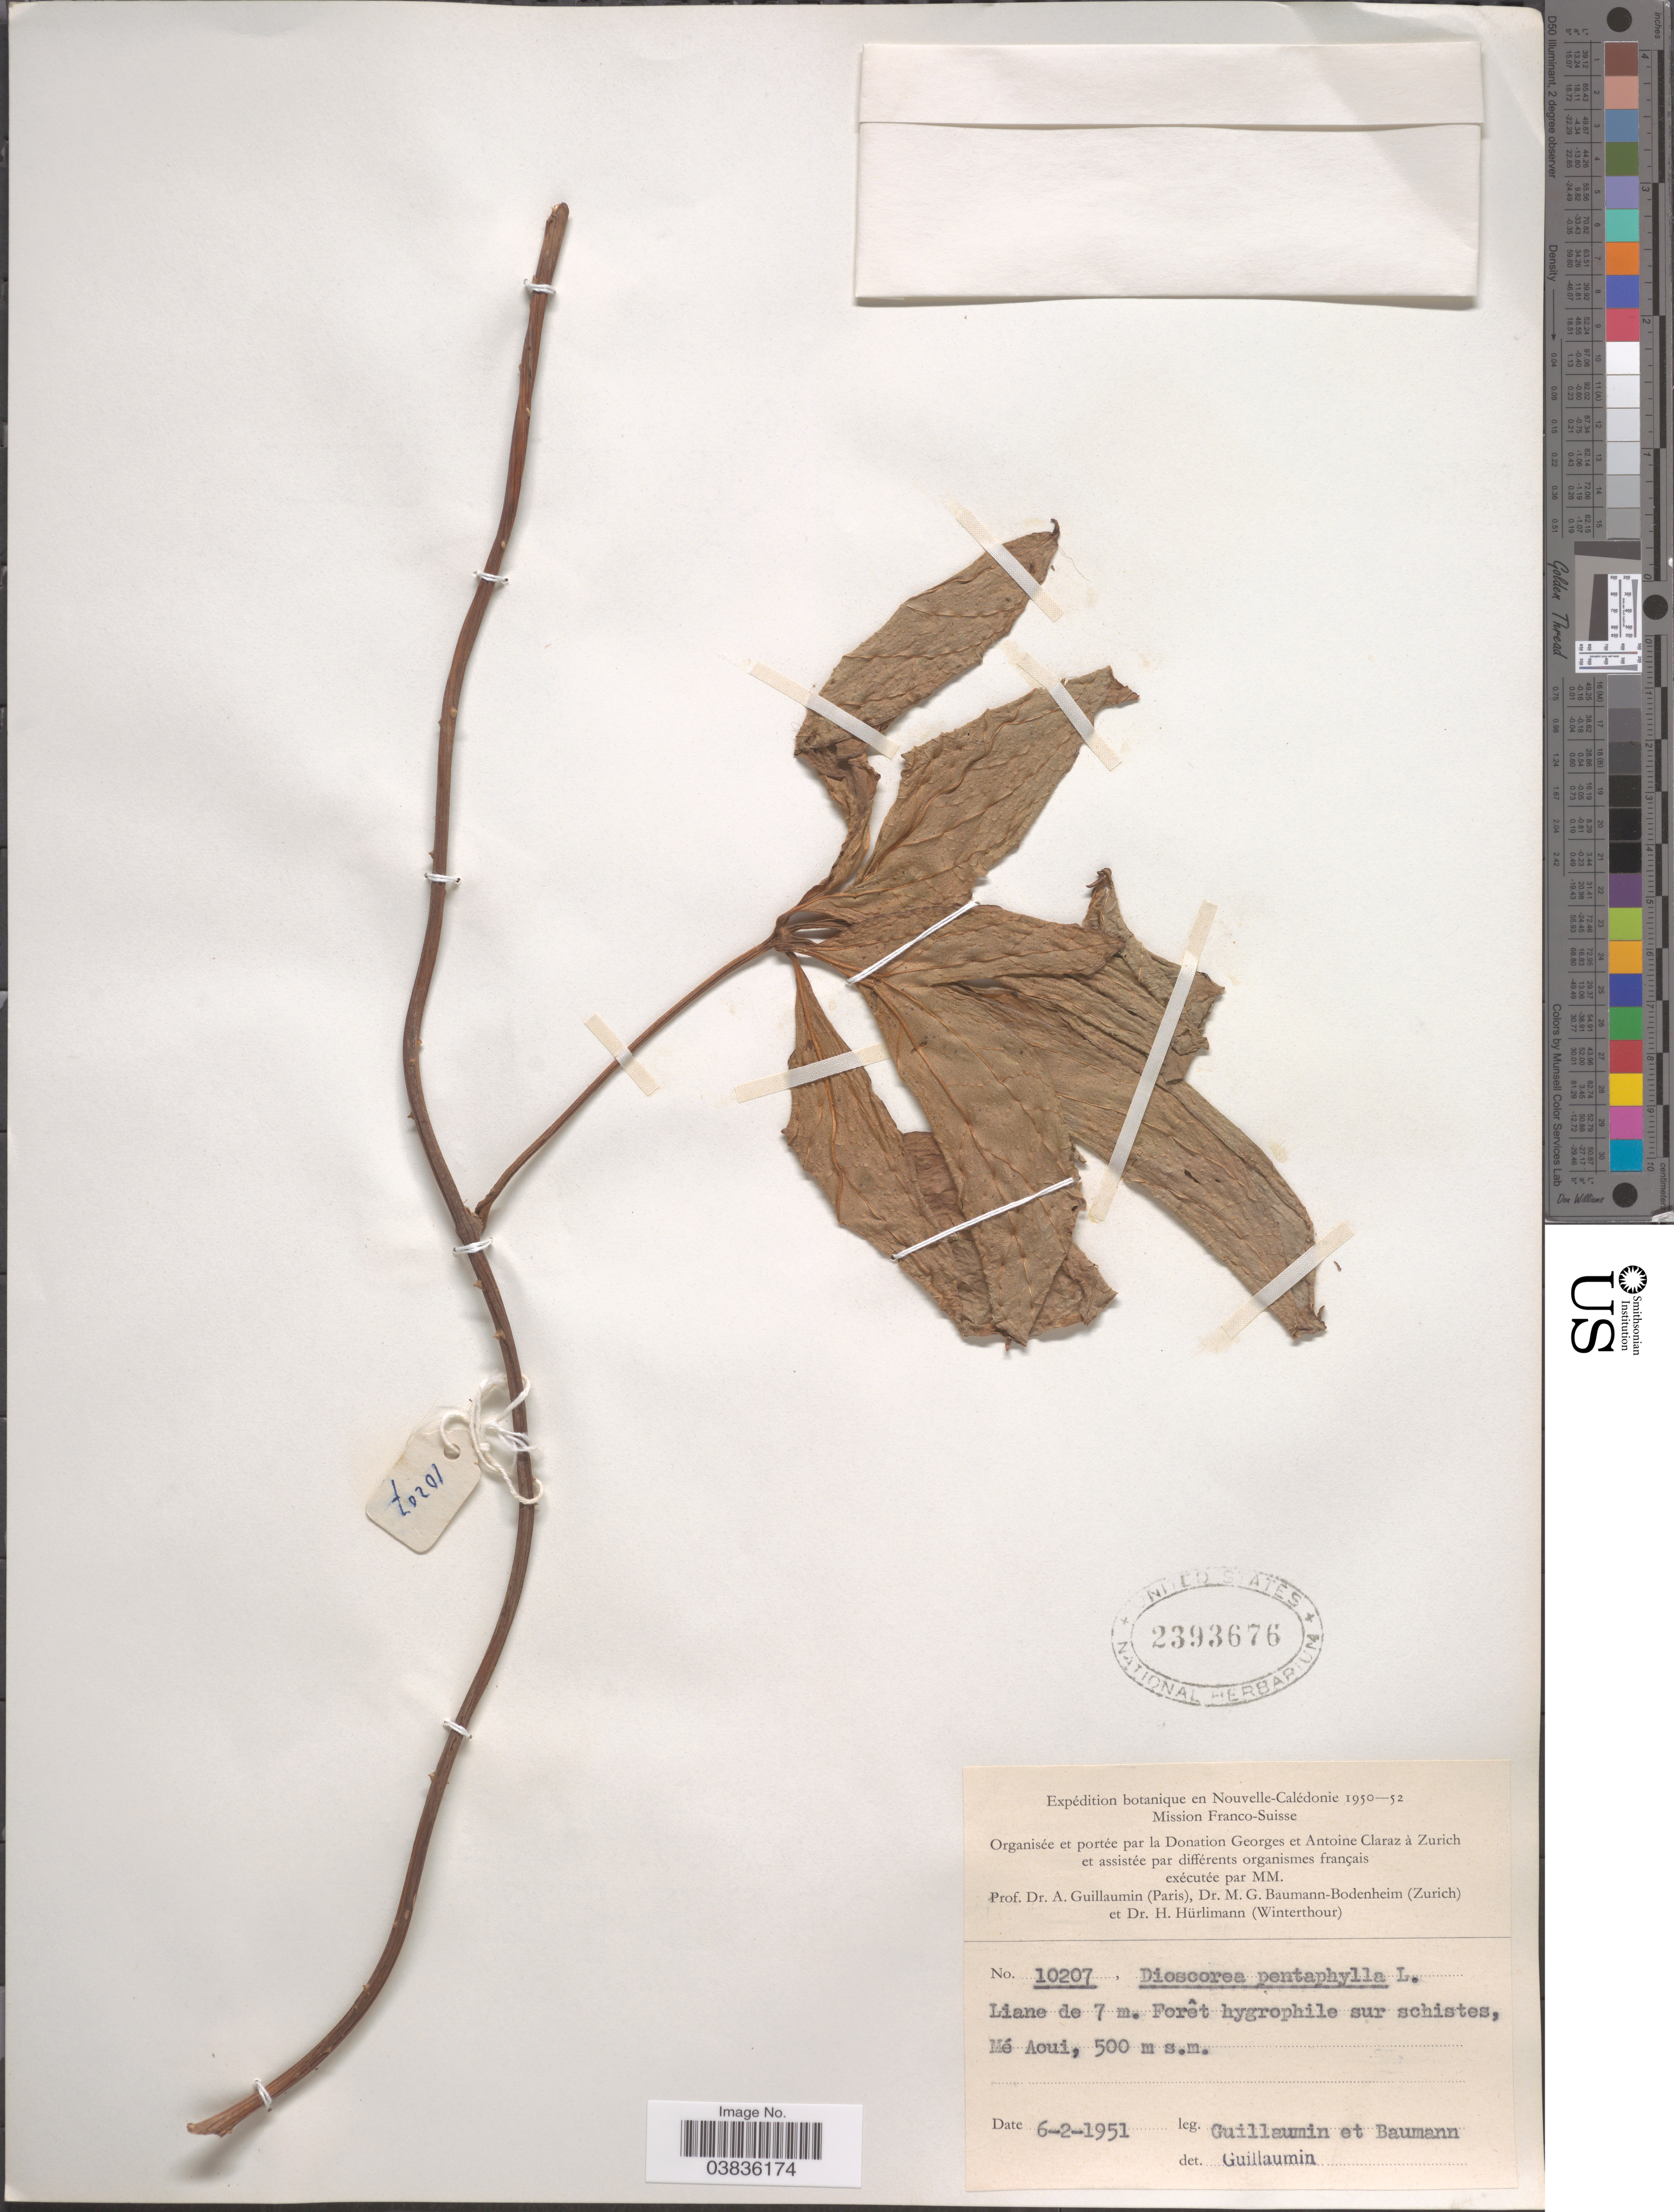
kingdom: Plantae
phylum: Tracheophyta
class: Liliopsida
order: Dioscoreales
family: Dioscoreaceae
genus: Dioscorea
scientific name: Dioscorea pentaphylla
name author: L.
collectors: A. Guillaumin & M. G. Baumann-Bodenheim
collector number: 10207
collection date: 1951-02-06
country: New Caledonia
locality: Nouvelle-Calédonie. Mé Aoui.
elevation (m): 500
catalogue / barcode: US 2393676